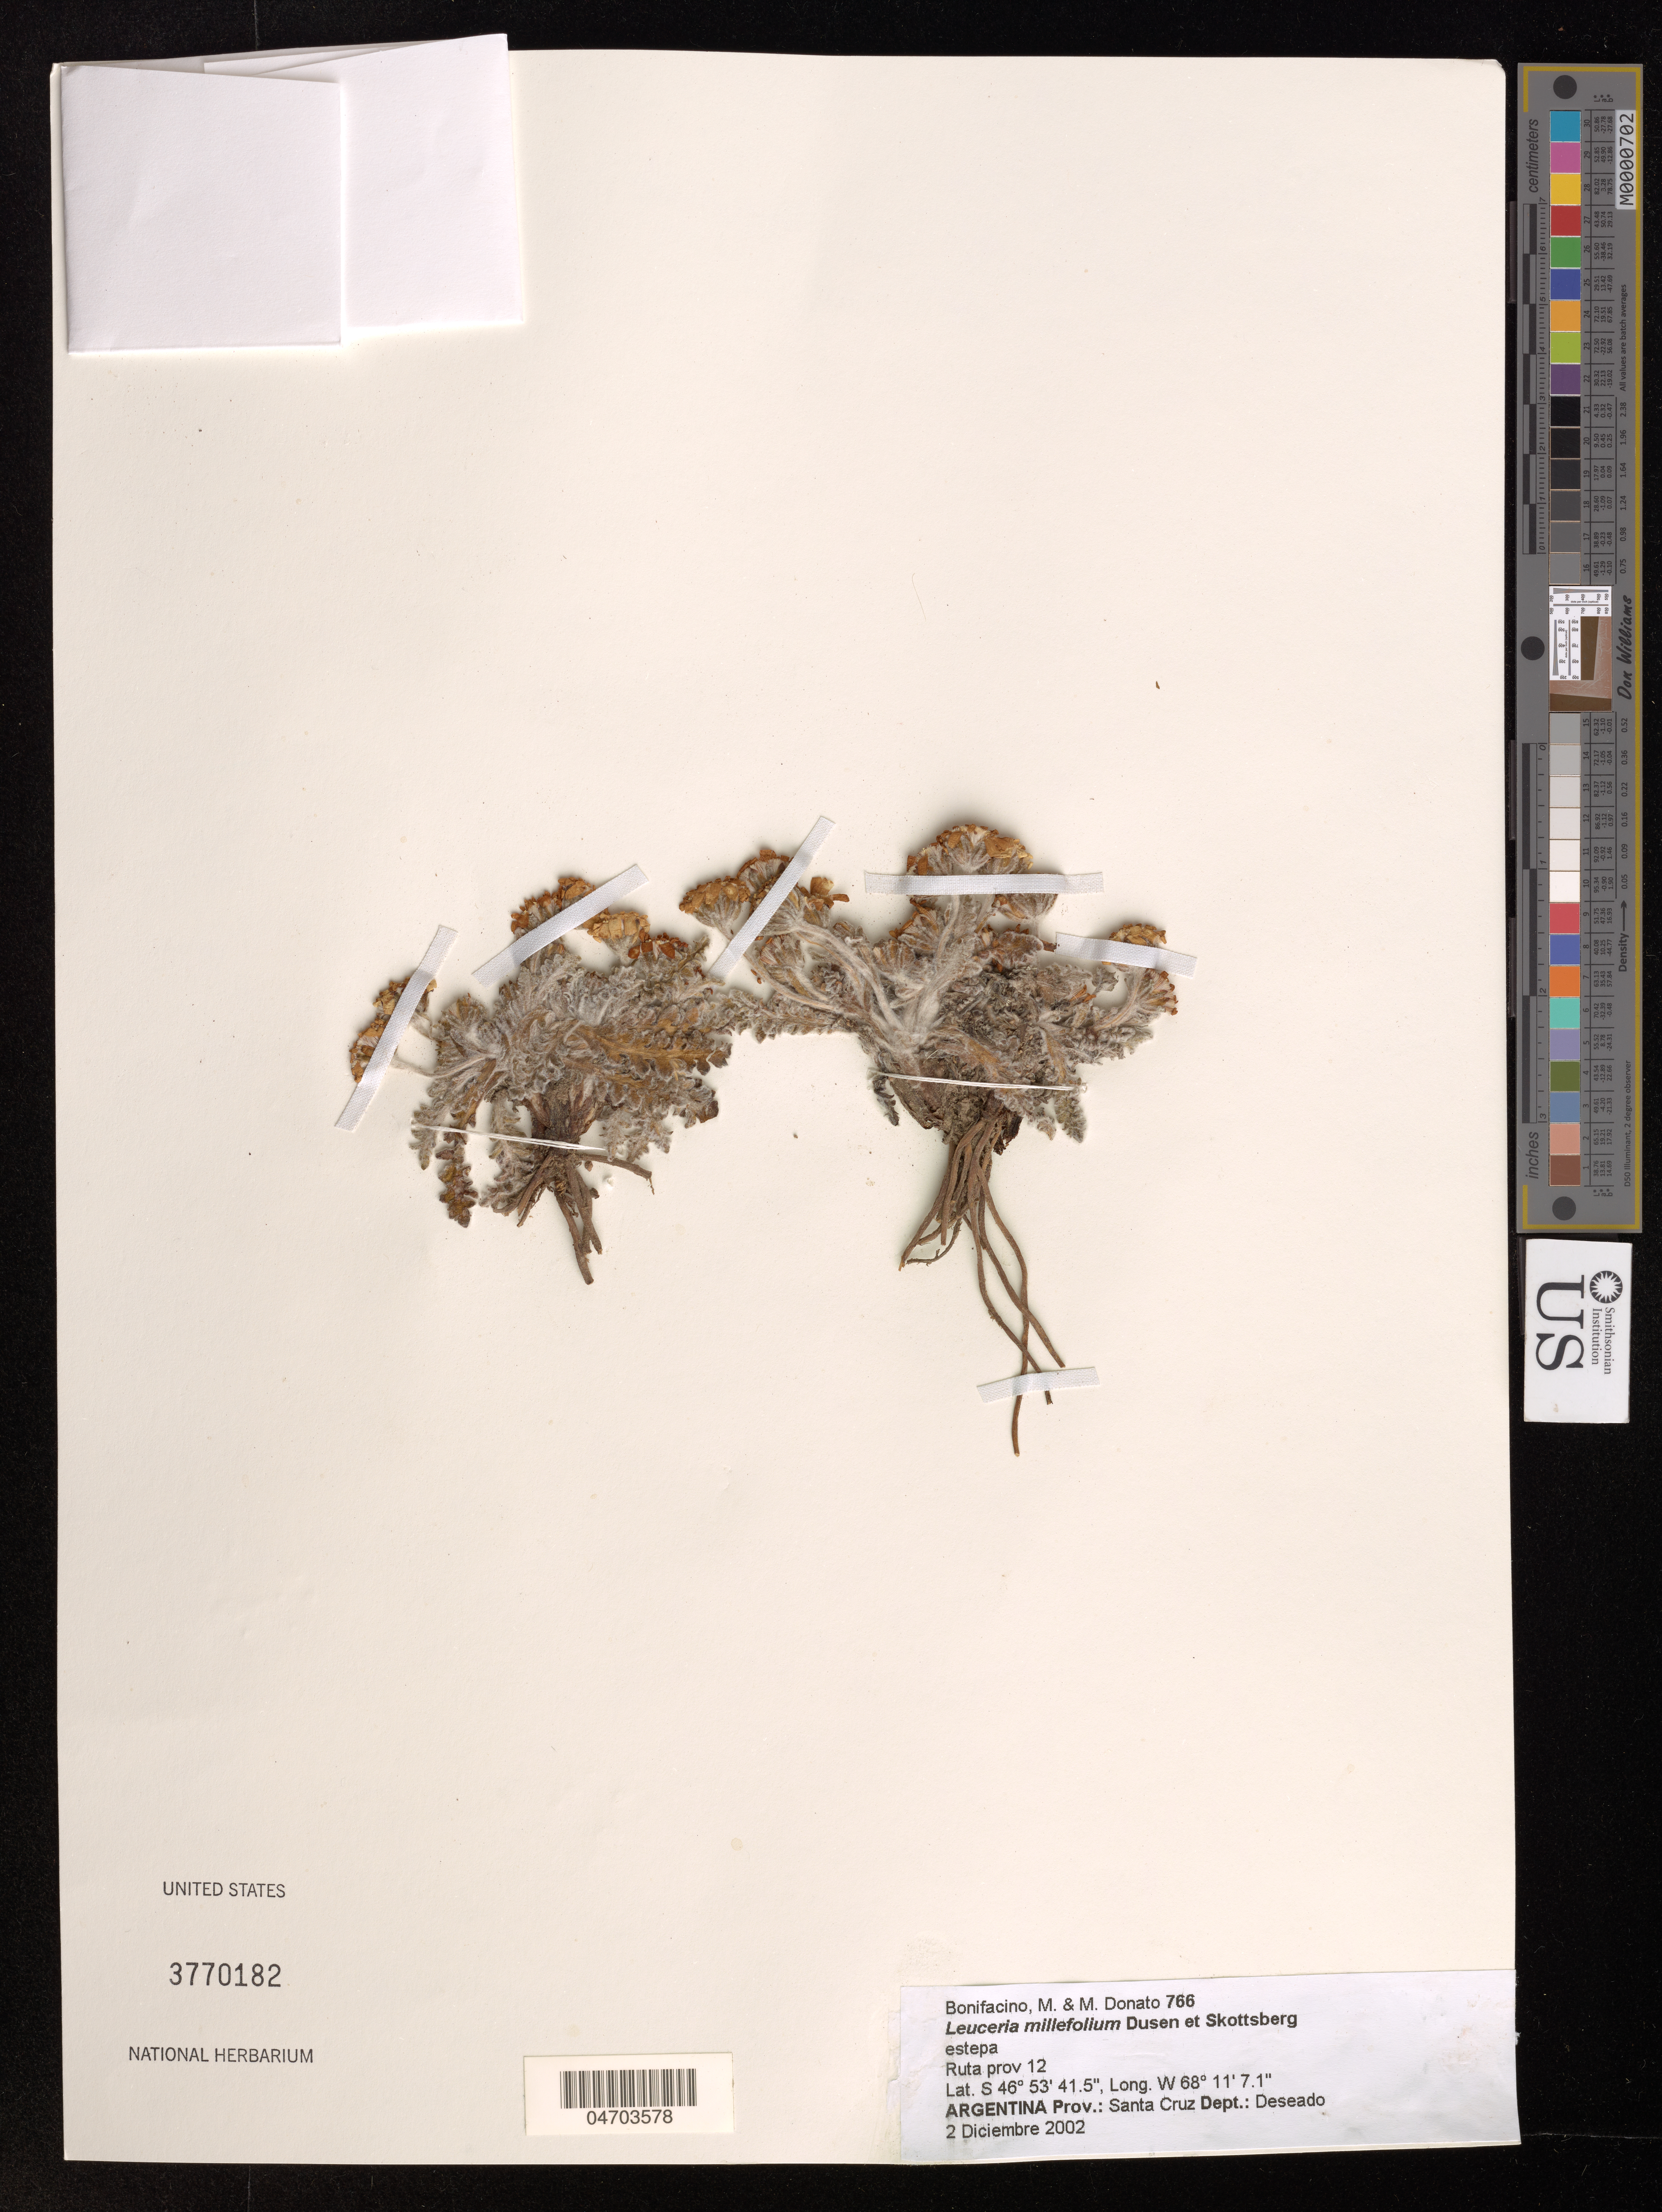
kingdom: Plantae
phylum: Tracheophyta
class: Magnoliopsida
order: Asterales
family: Asteraceae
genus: Leucheria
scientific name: Leucheria millefolium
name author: Dusén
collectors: M. Bonifacino & M. Donato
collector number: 766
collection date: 2002-12-02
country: Argentina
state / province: Santa Cruz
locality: Ruta prov 12, Dept.: Deseado.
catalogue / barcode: US 3770182